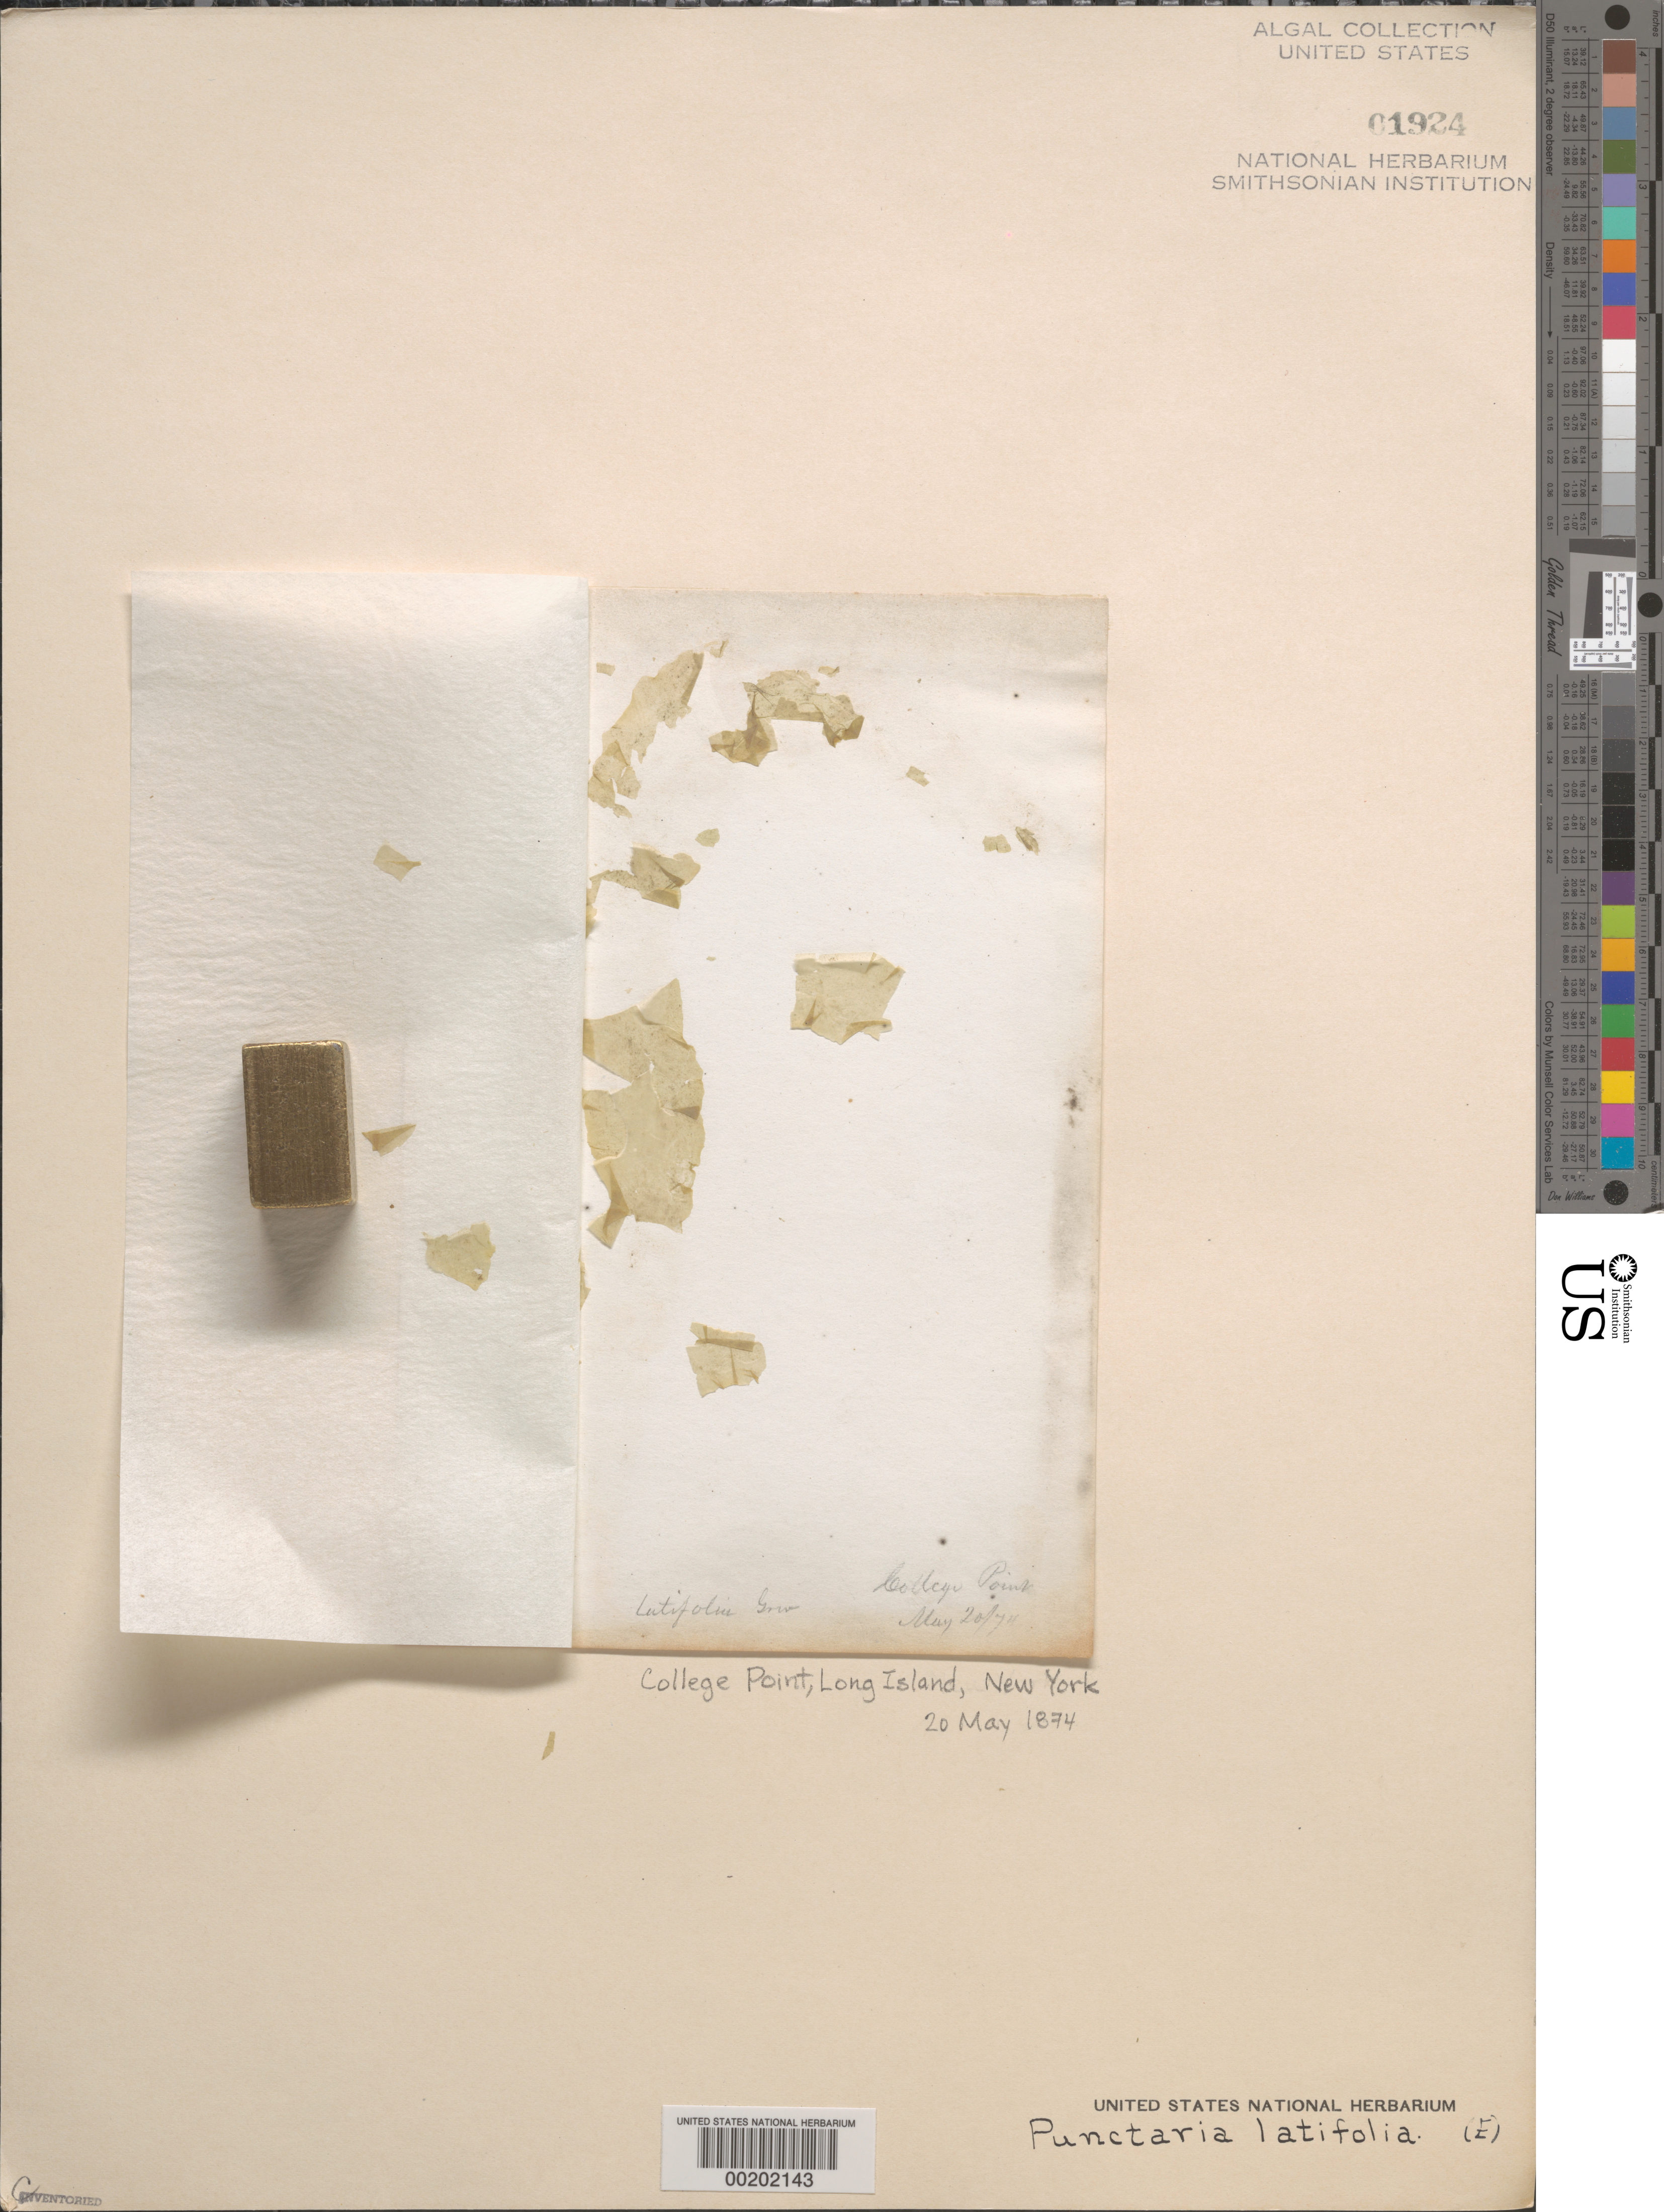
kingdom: Chromista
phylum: Ochrophyta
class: Phaeophyceae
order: Dictyosiphonales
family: Punctariaceae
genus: Punctaria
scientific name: Punctaria latifolia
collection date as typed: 20 May 1874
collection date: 1874-05-20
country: United States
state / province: New York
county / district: Queens County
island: Long Island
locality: College Point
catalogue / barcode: US 1924